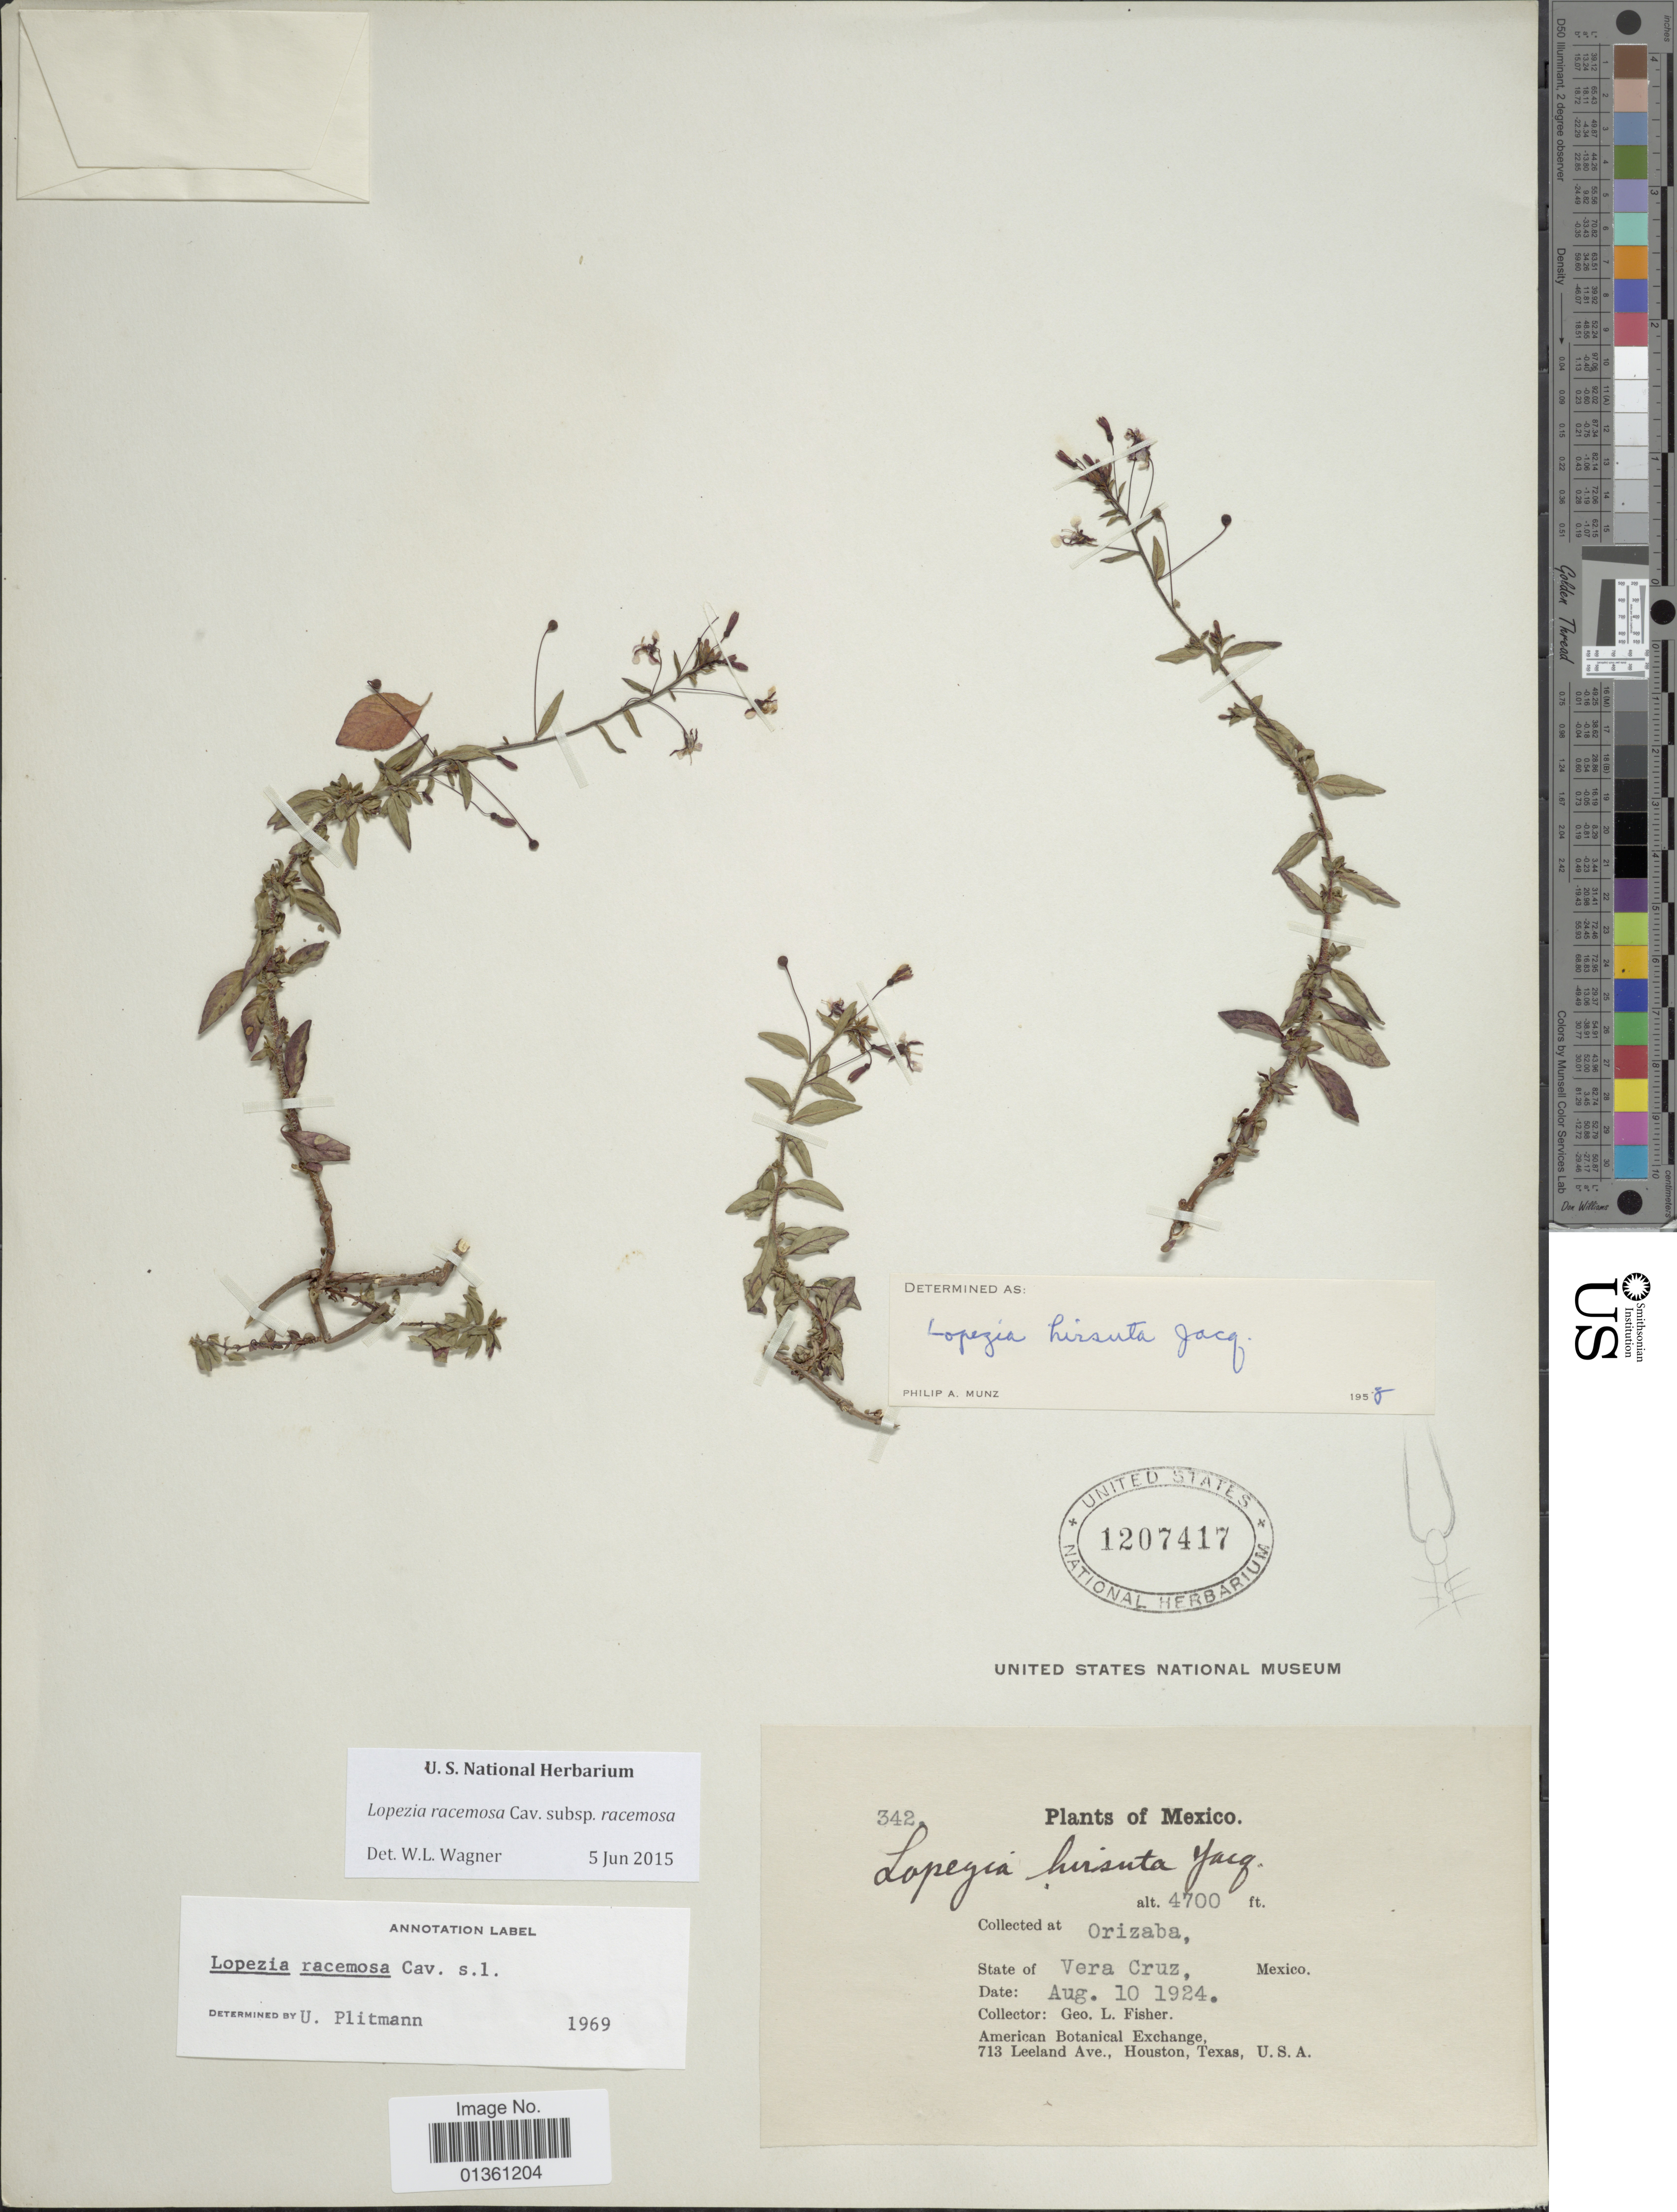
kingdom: Plantae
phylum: Tracheophyta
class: Magnoliopsida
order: Myrtales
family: Onagraceae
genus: Lopezia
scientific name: Lopezia racemosa subsp. racemosa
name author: Cav.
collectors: G. L. Fisher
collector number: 342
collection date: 1924-08-10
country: Mexico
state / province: Veracruz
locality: Orizaba. State of Vera Cruz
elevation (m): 1433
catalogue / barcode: US 1207417